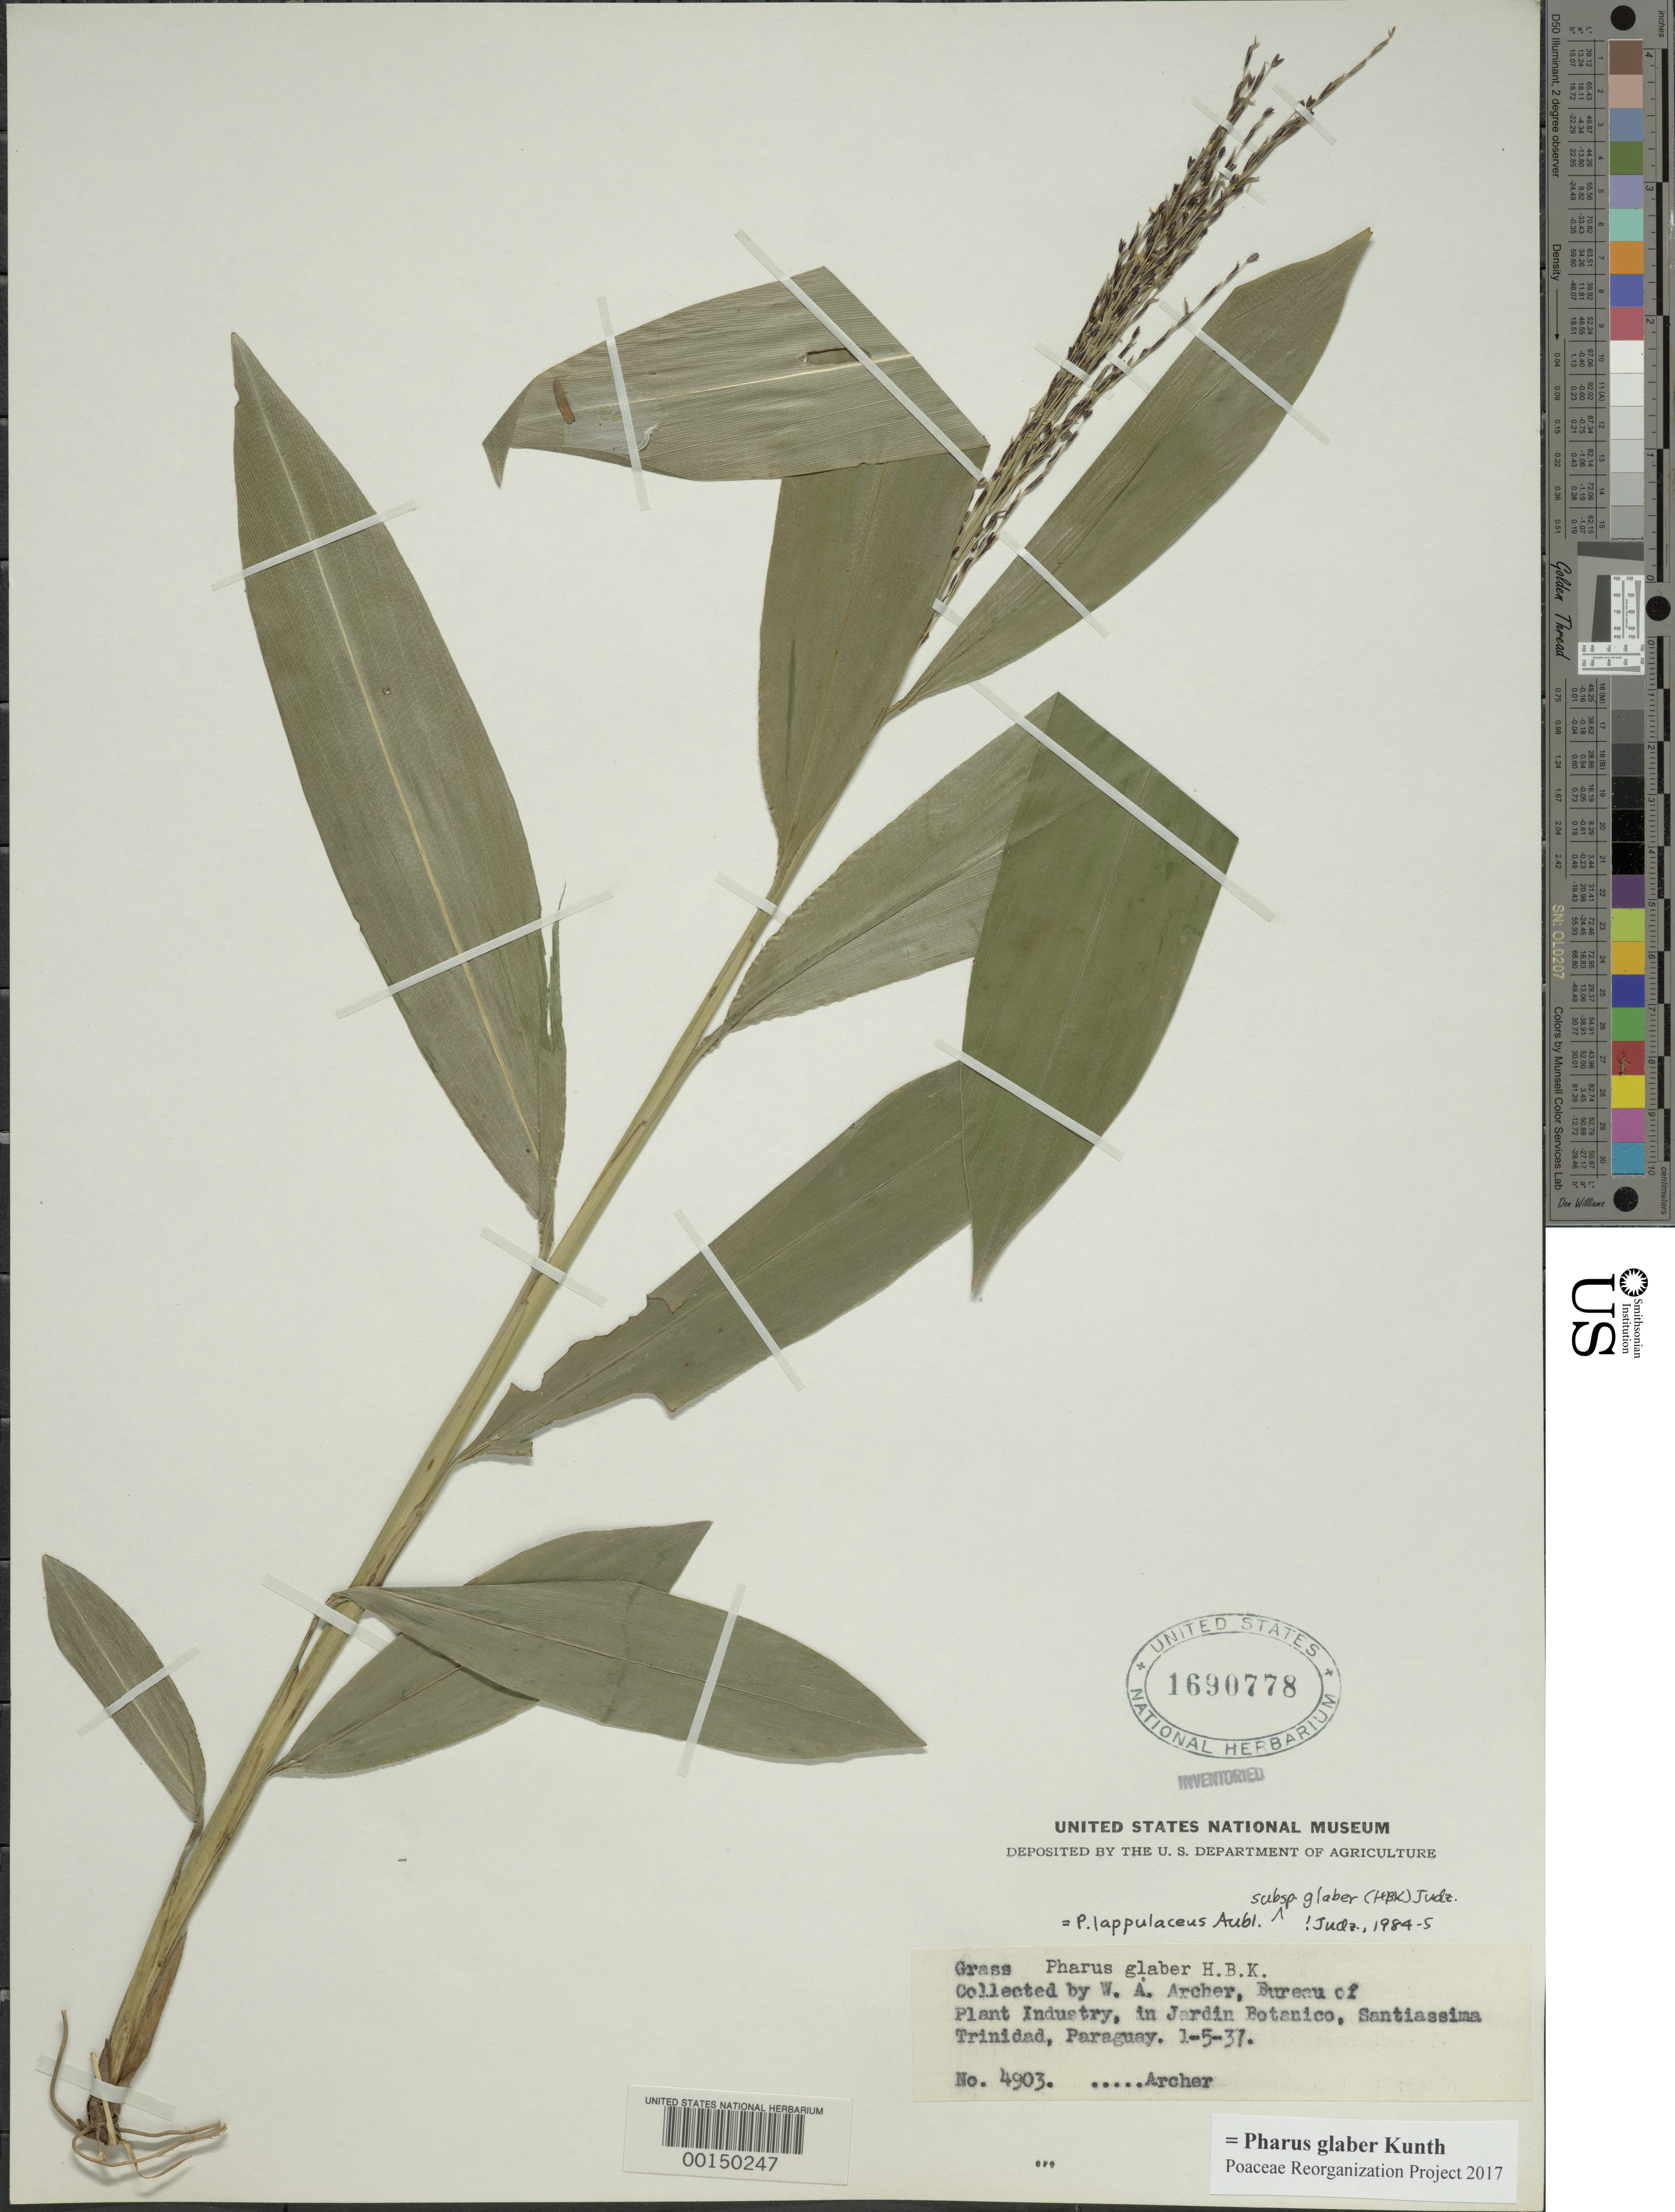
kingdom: Plantae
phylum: Tracheophyta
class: Liliopsida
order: Poales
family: Poaceae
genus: Pharus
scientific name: Pharus glaber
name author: Kunth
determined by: Poaceae Reorganization Project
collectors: -- Archer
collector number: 4903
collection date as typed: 01 May 1937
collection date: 1937-05-01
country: Paraguay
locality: Santiassima, trinidad, jardin botanico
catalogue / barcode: US 1690778